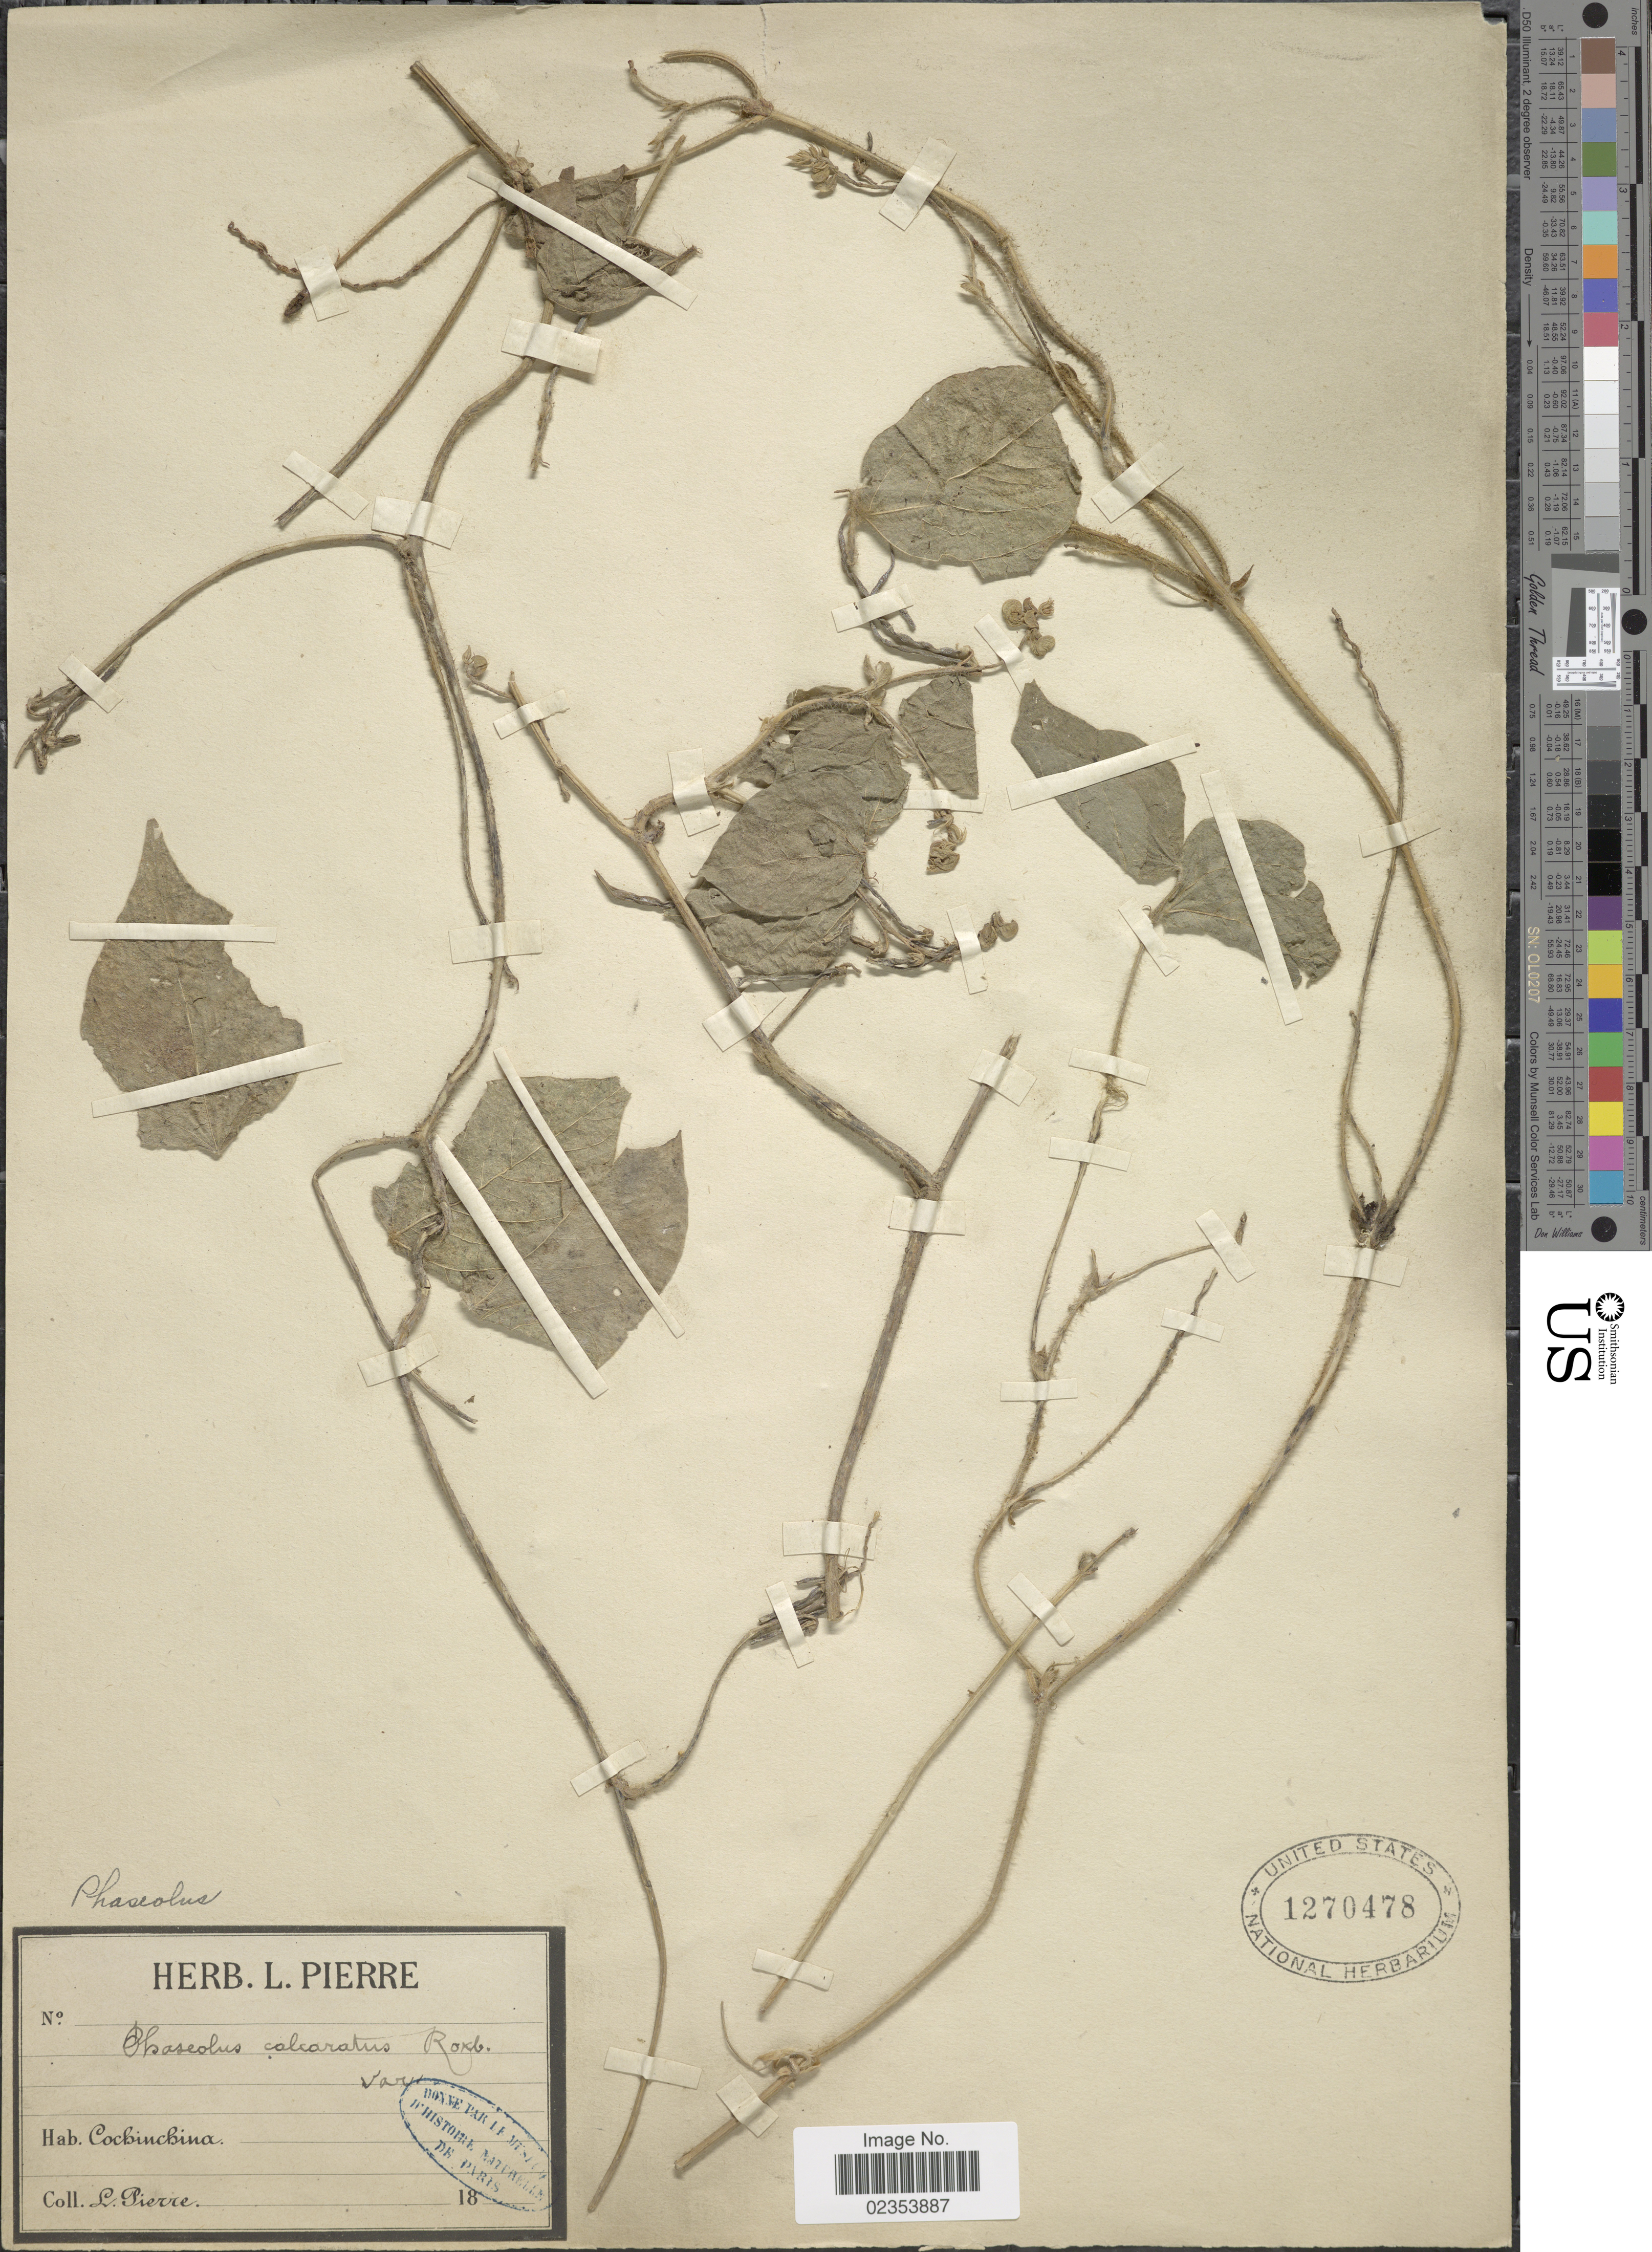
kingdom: Plantae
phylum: Tracheophyta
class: Magnoliopsida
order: Fabales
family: Fabaceae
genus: Vigna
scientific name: Vigna umbellata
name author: (Thunb.) Ohwi & H. Ohashi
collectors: L. Pierre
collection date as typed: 188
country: Vietnam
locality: Cochinchina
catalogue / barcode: US 1270478